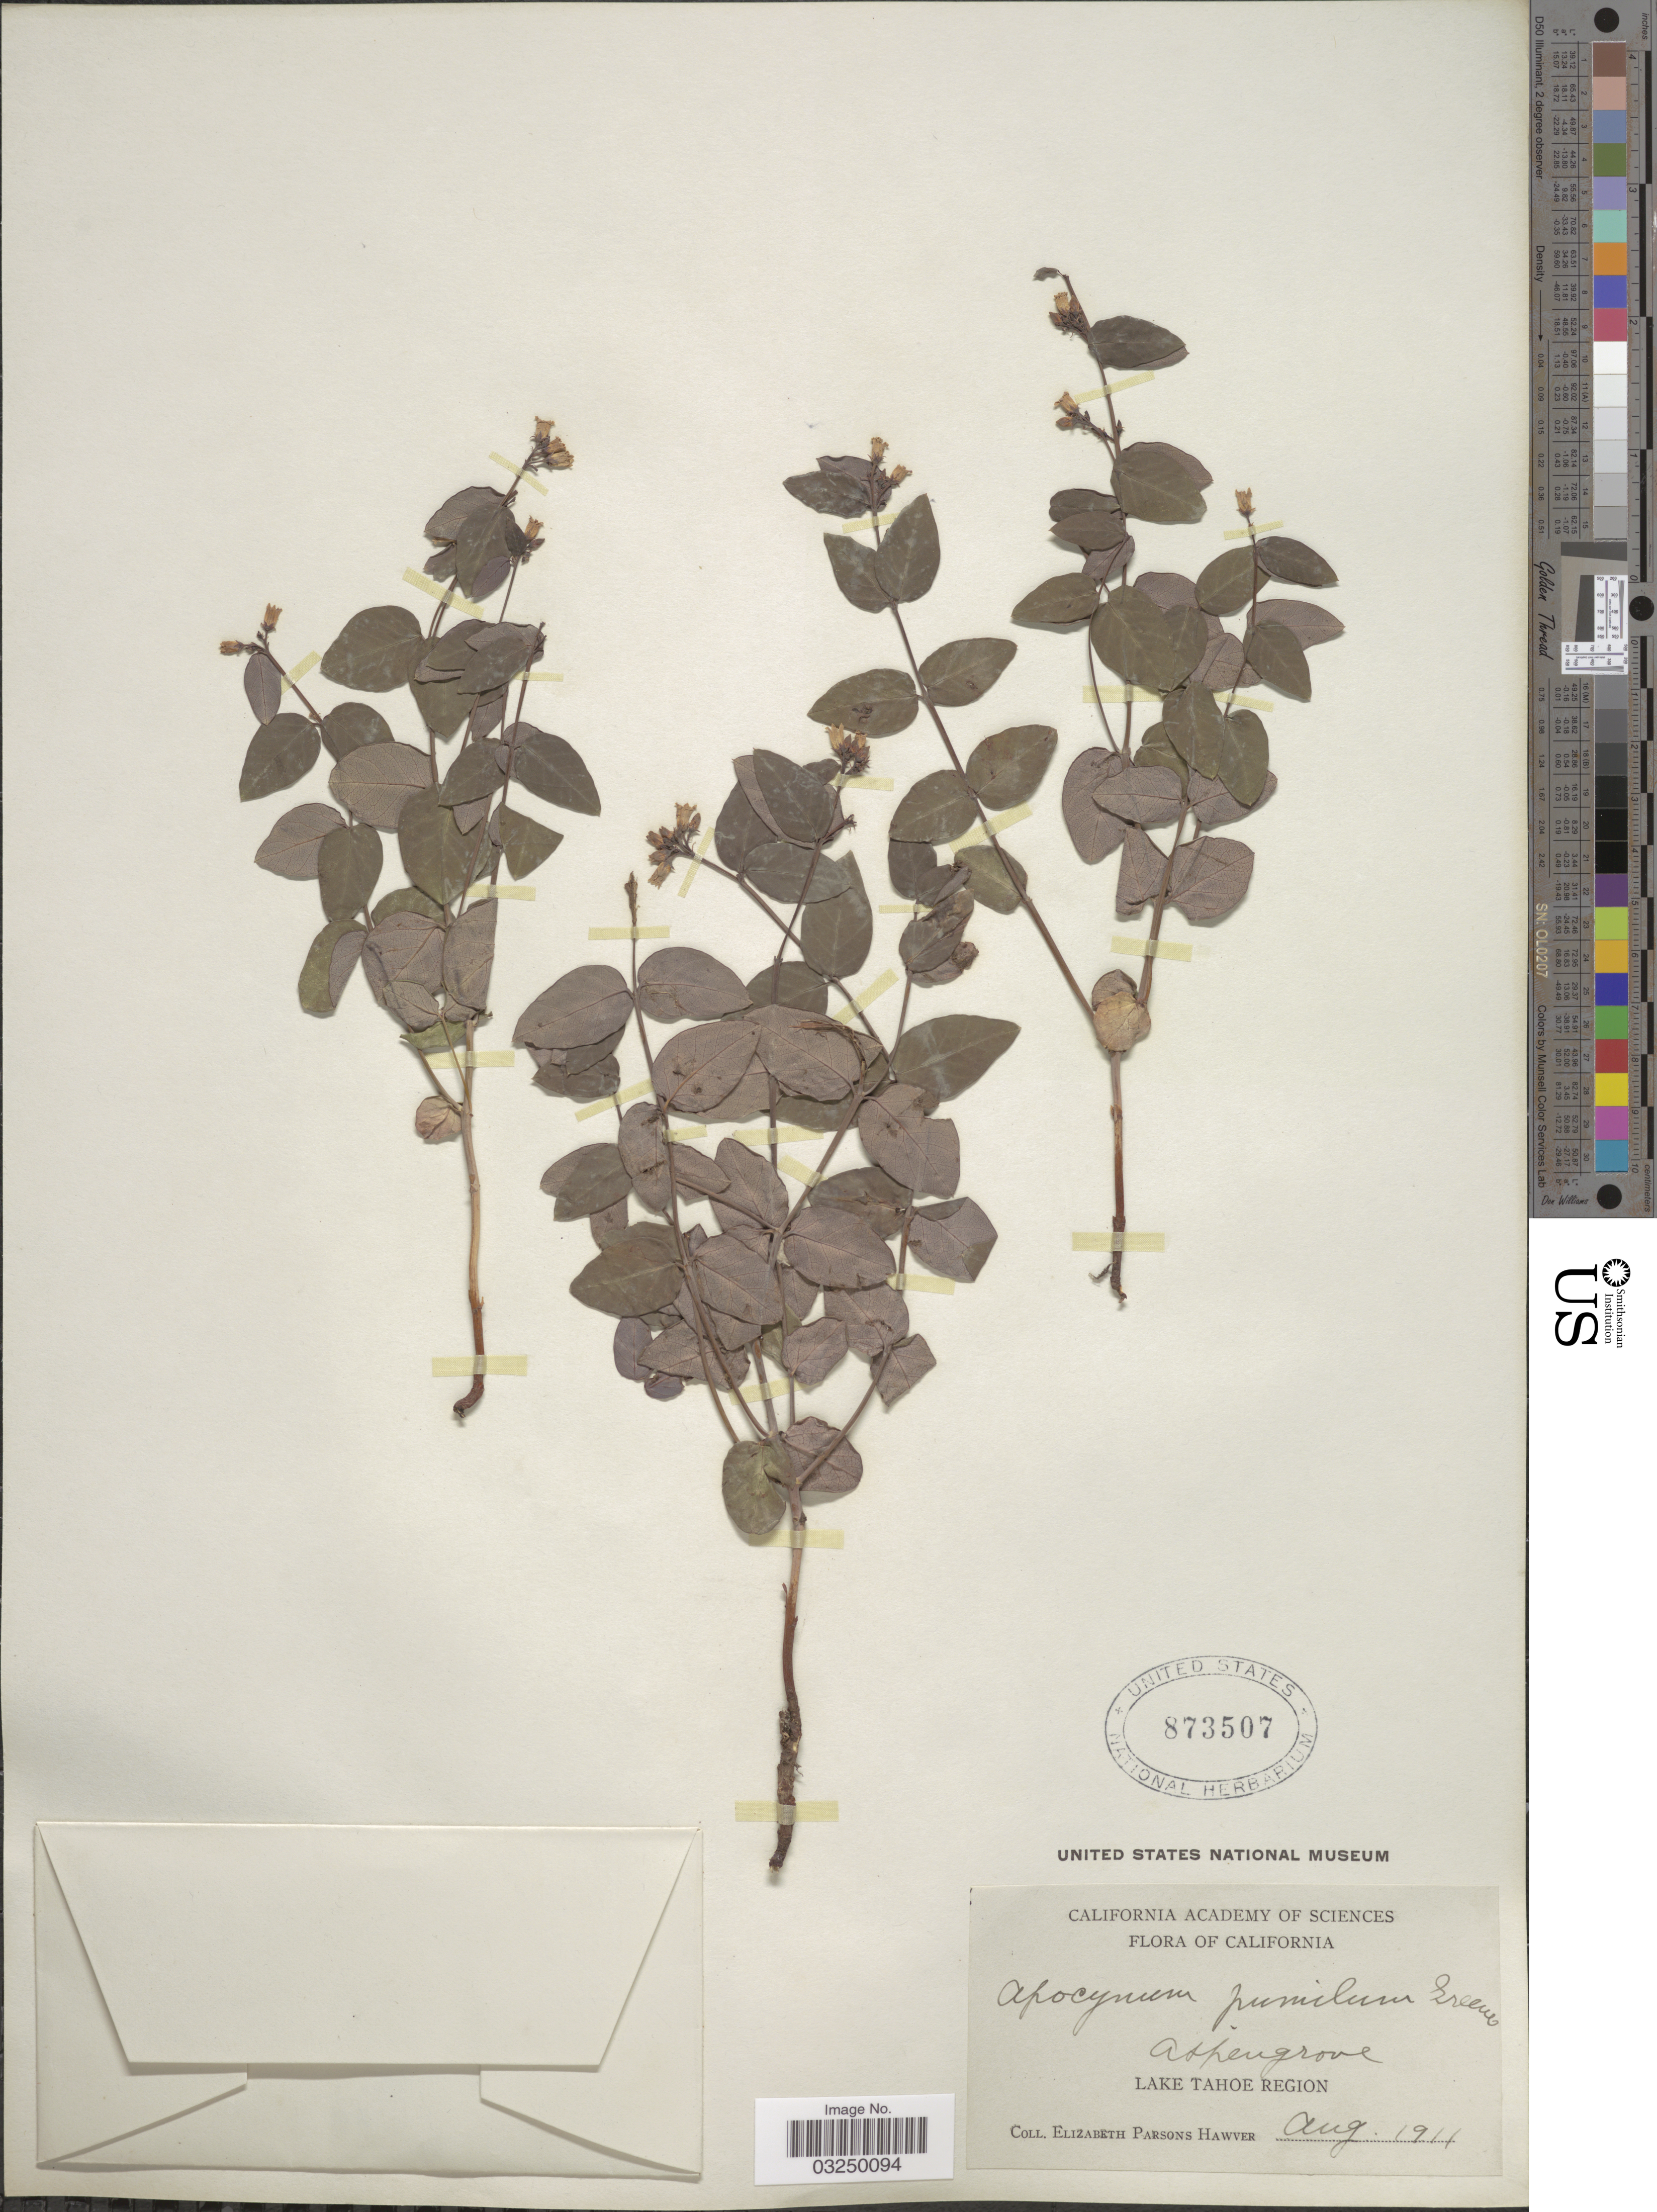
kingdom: Plantae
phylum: Tracheophyta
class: Magnoliopsida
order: Gentianales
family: Apocynaceae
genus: Apocynum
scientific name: Apocynum pumilum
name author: (A. Gray) Greene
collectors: E. Hawver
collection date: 1911-08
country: United States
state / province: California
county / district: Nevada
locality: Aspengrove. Lake Tahoe Region.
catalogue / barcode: US 873507